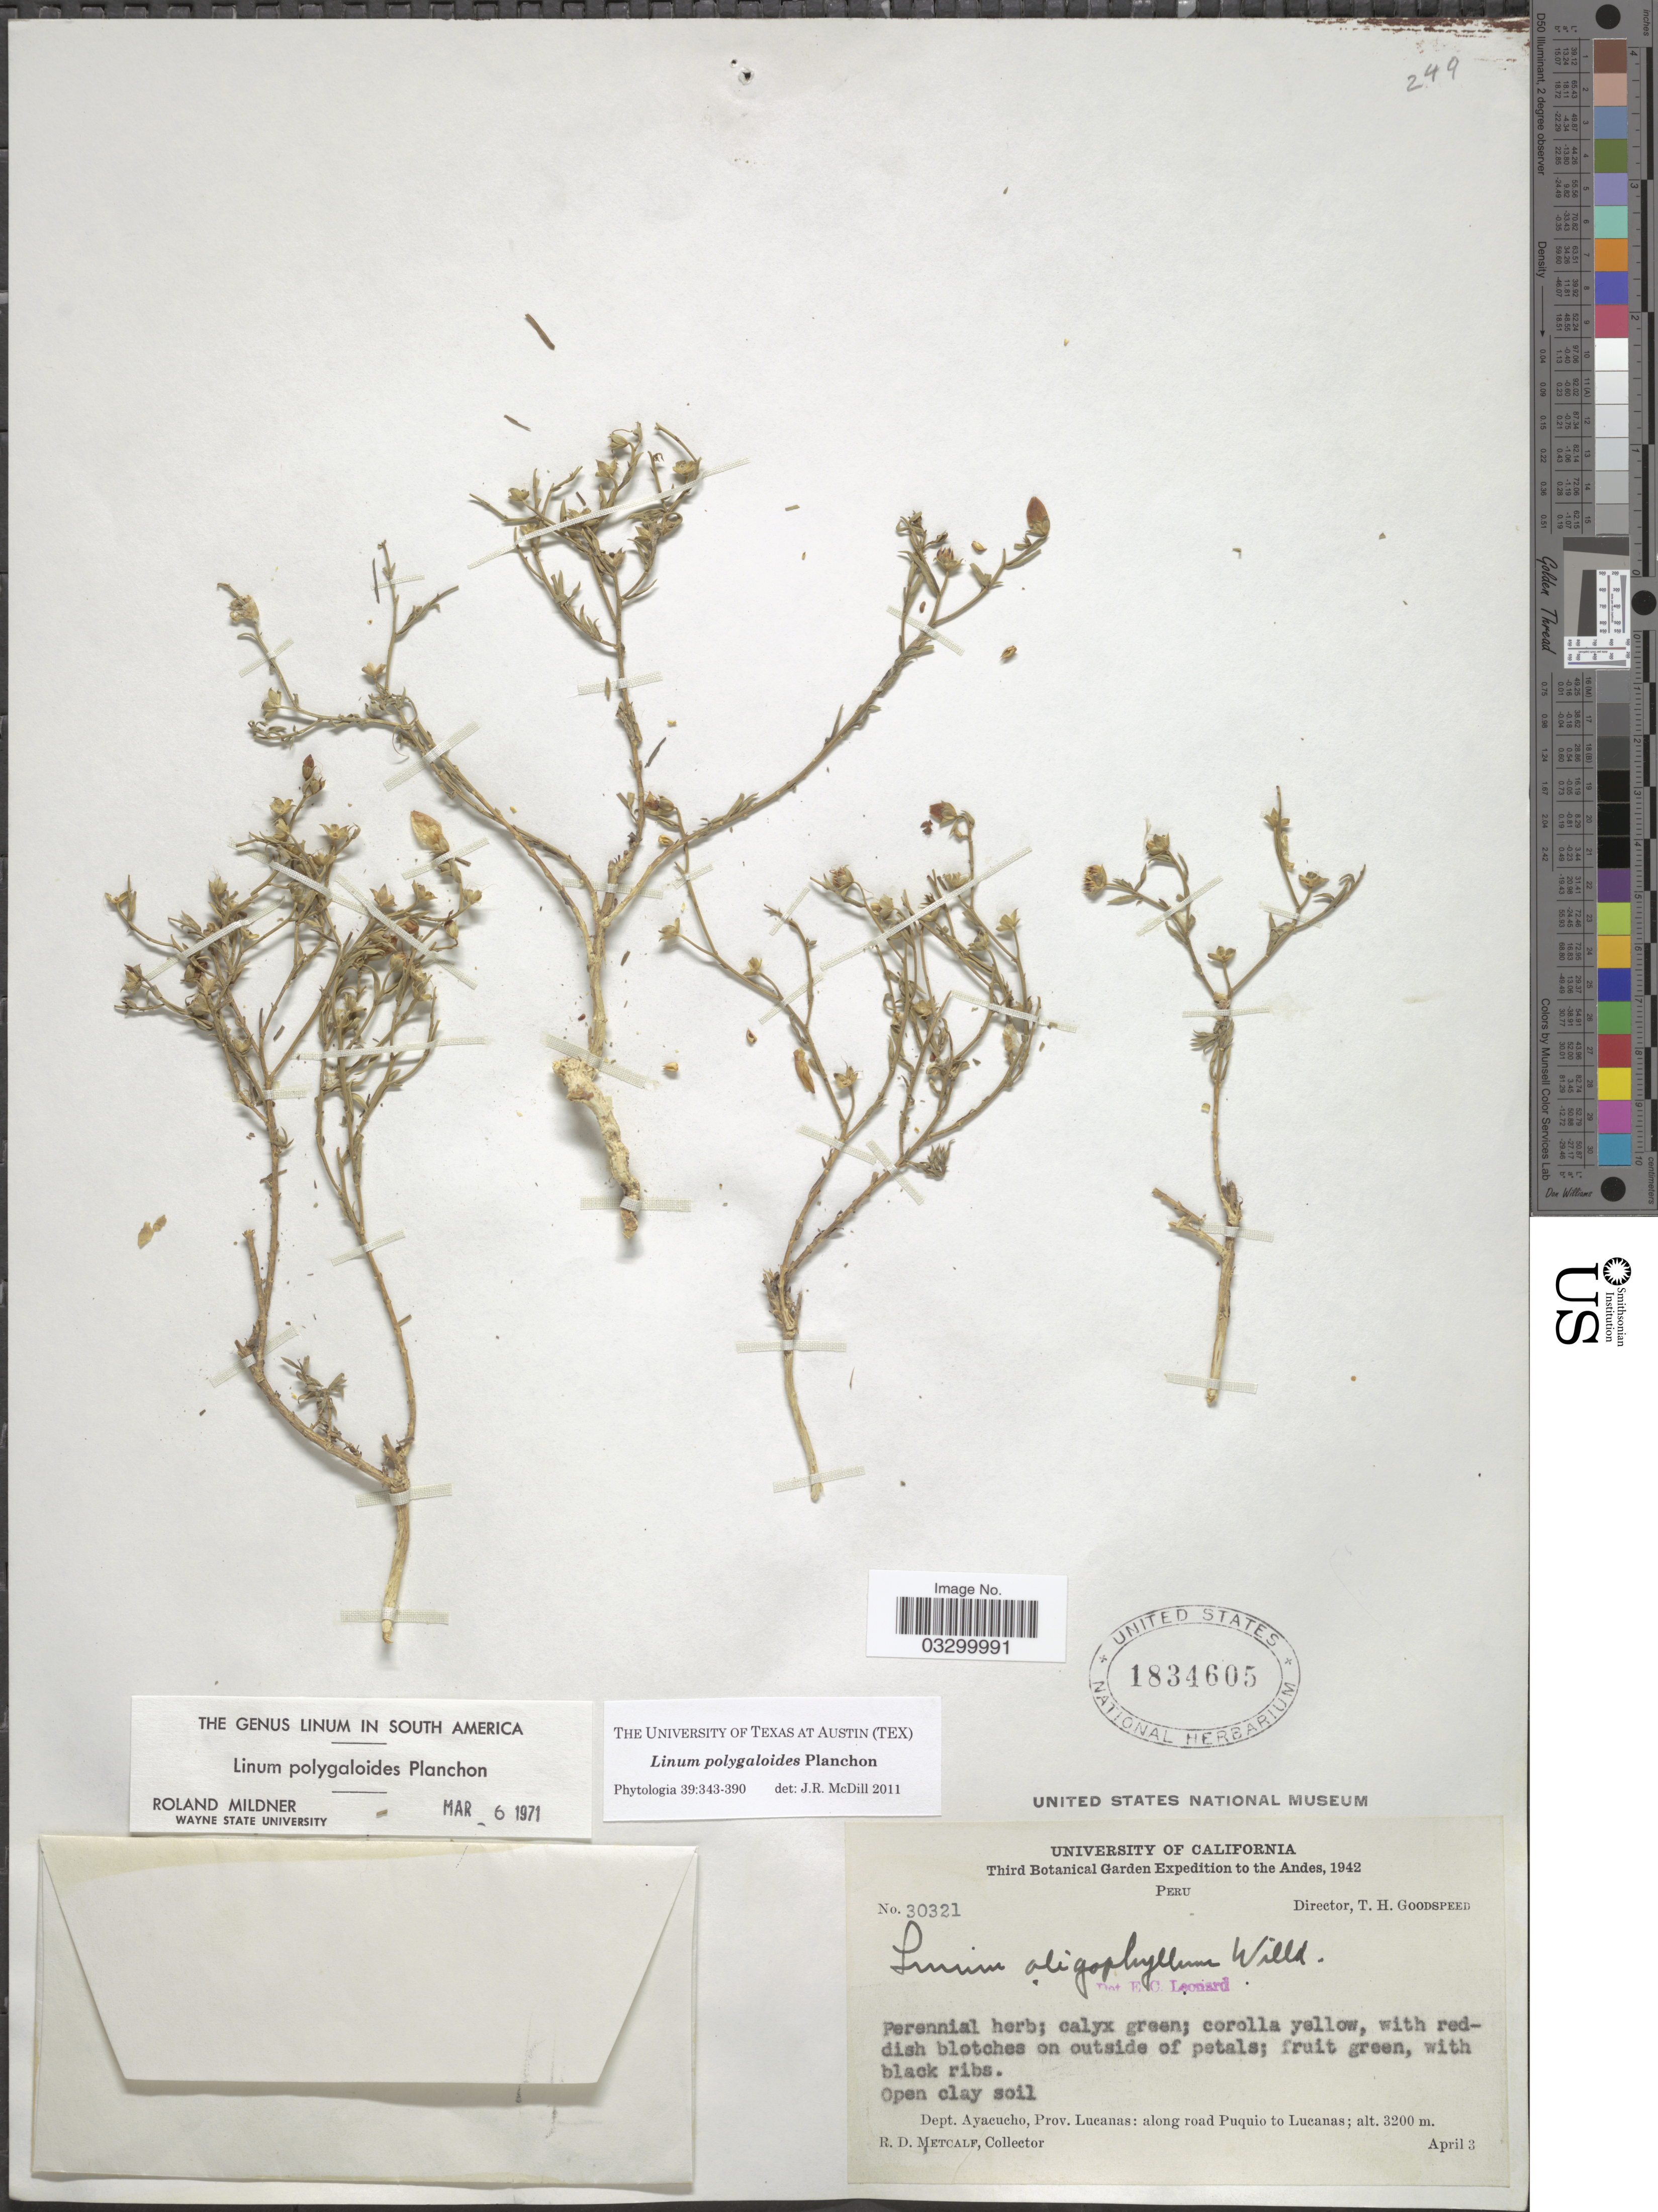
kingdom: Plantae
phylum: Tracheophyta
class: Magnoliopsida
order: Malpighiales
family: Linaceae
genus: Linum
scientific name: Linum polygaloides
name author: Planch.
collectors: R. D. Metcalf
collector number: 30321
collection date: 1942-04-03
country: Peru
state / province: Ayacucho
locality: Andes. Dept. Ayacucho, Prov. Lucanas: along road Puquio to Lucanas.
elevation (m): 3200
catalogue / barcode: US 1834605